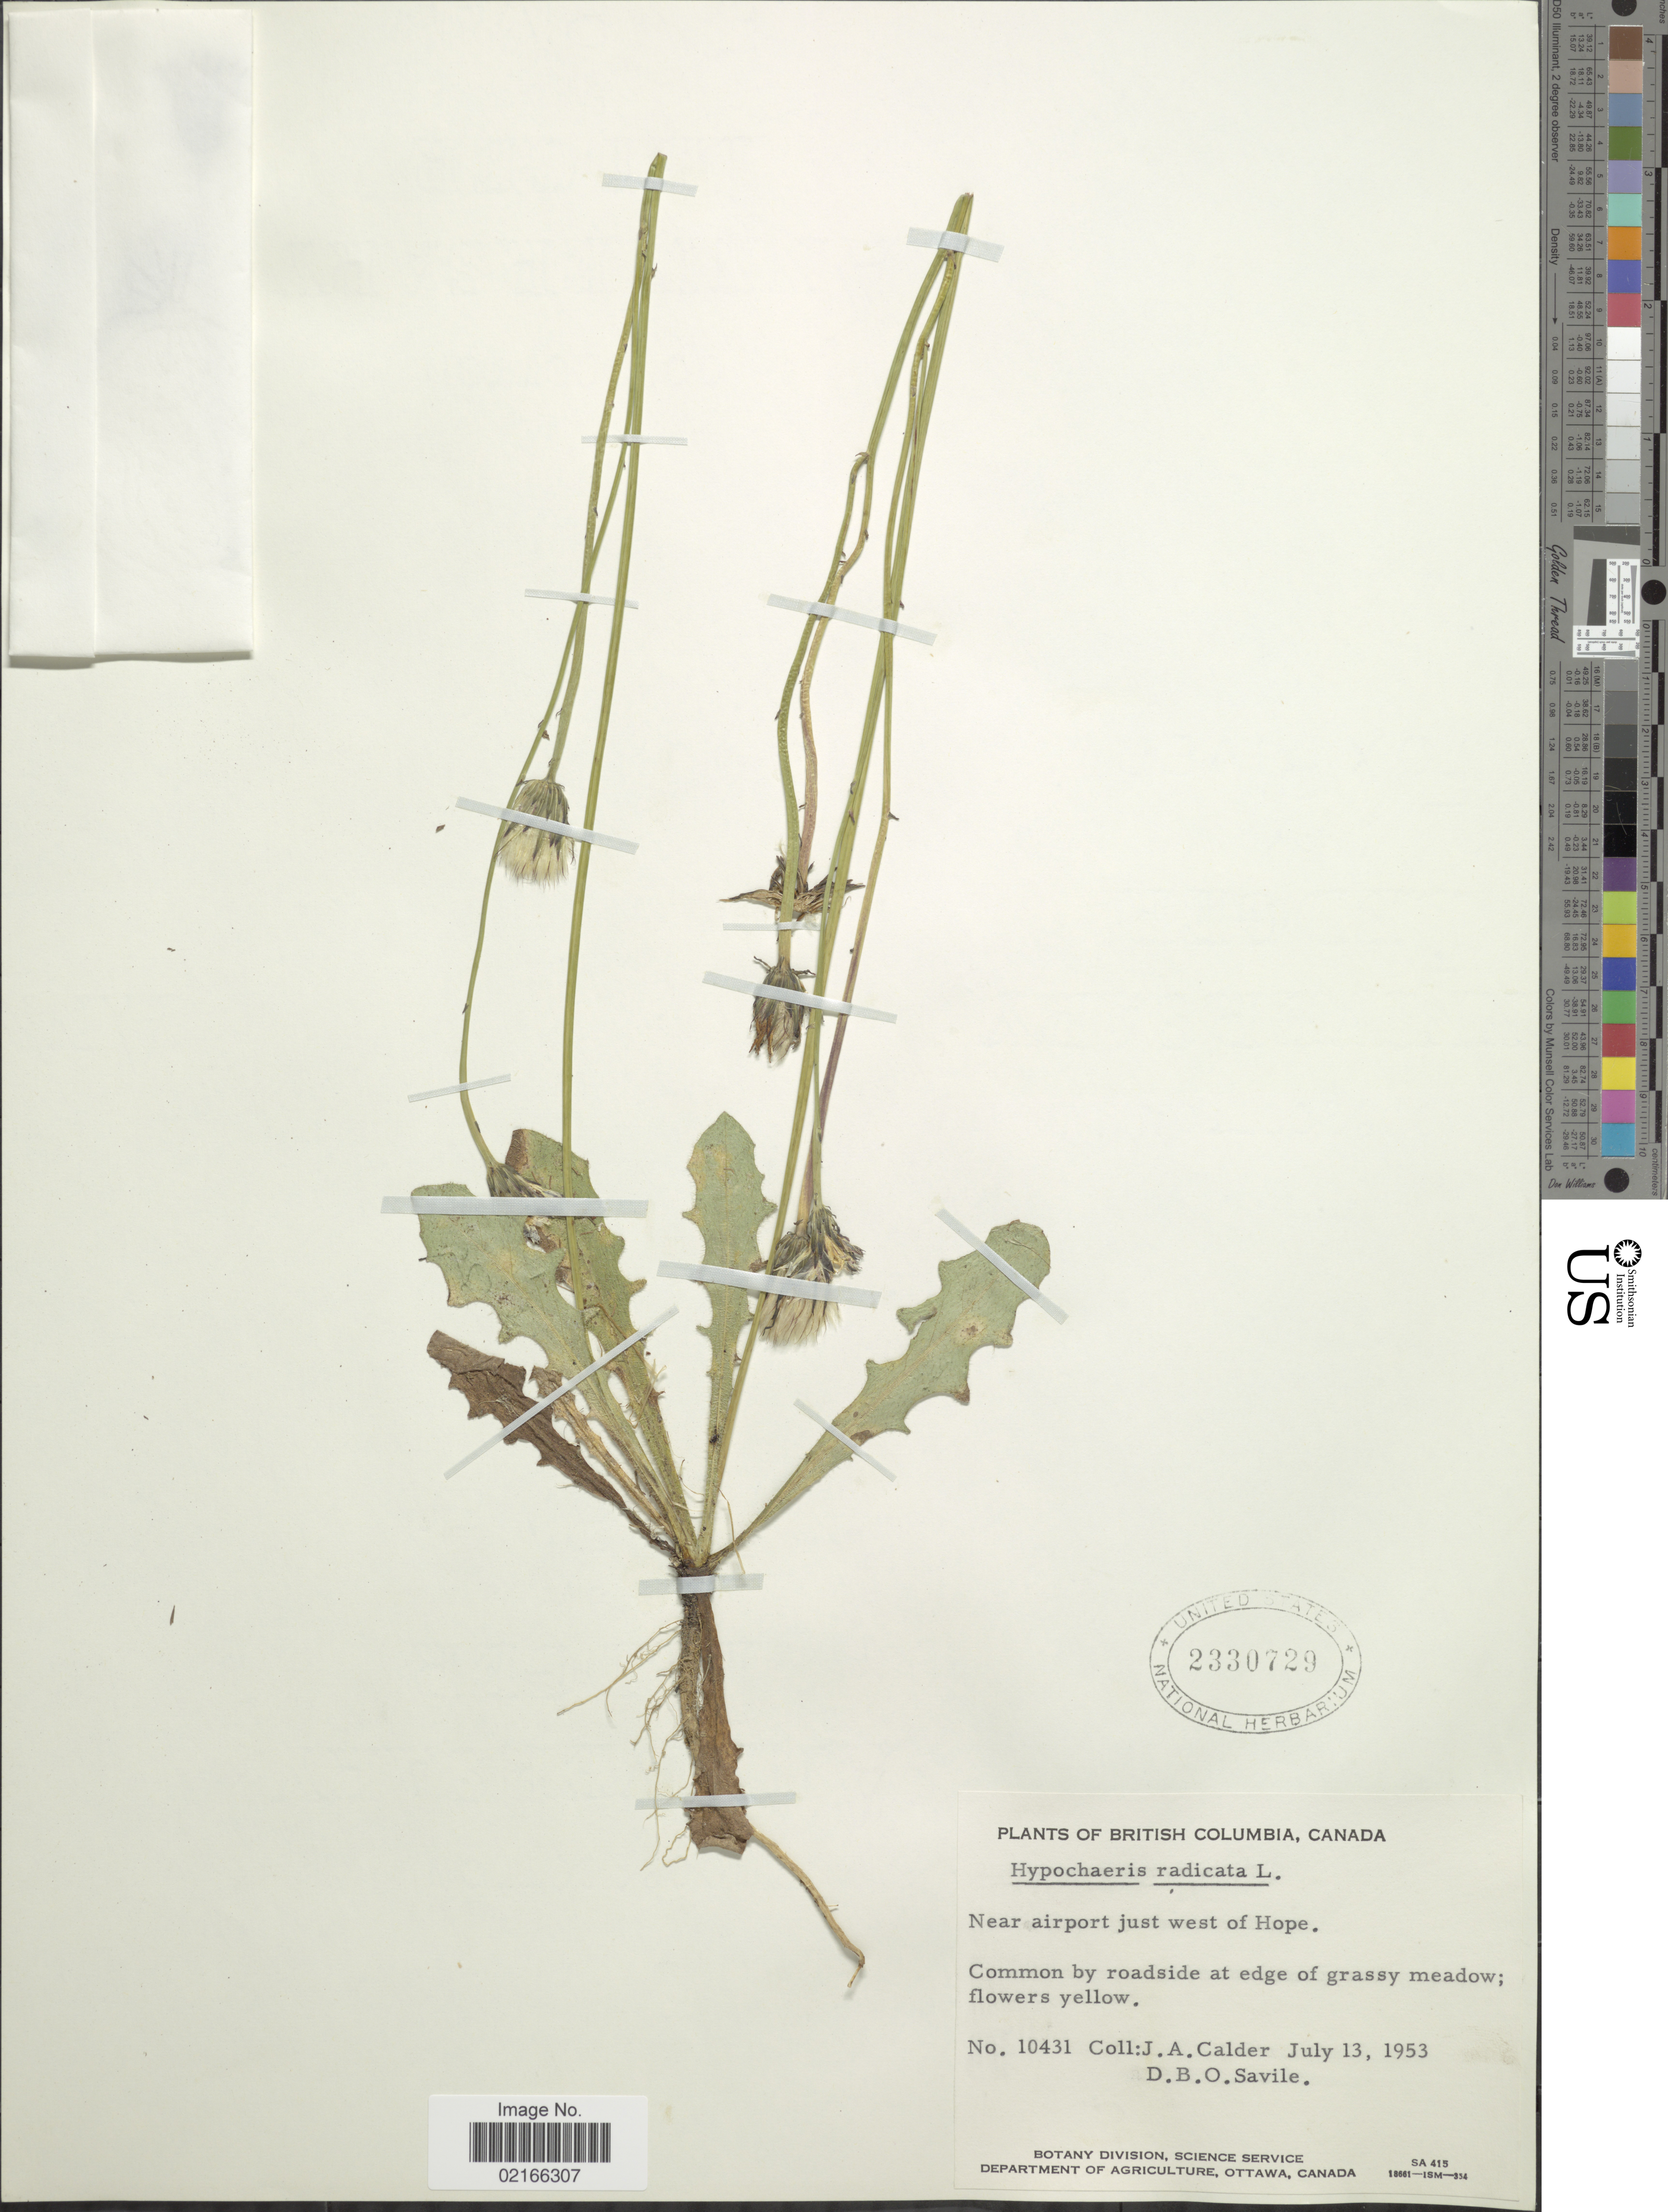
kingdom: Plantae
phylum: Tracheophyta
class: Magnoliopsida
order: Asterales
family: Asteraceae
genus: Hypochaeris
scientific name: Hypochaeris radicata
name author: L.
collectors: J. A. Calder & D. Savile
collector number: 10431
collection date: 1953-07-13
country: Canada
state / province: British Columbia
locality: Near airport just west of Hope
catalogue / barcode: US 2330729